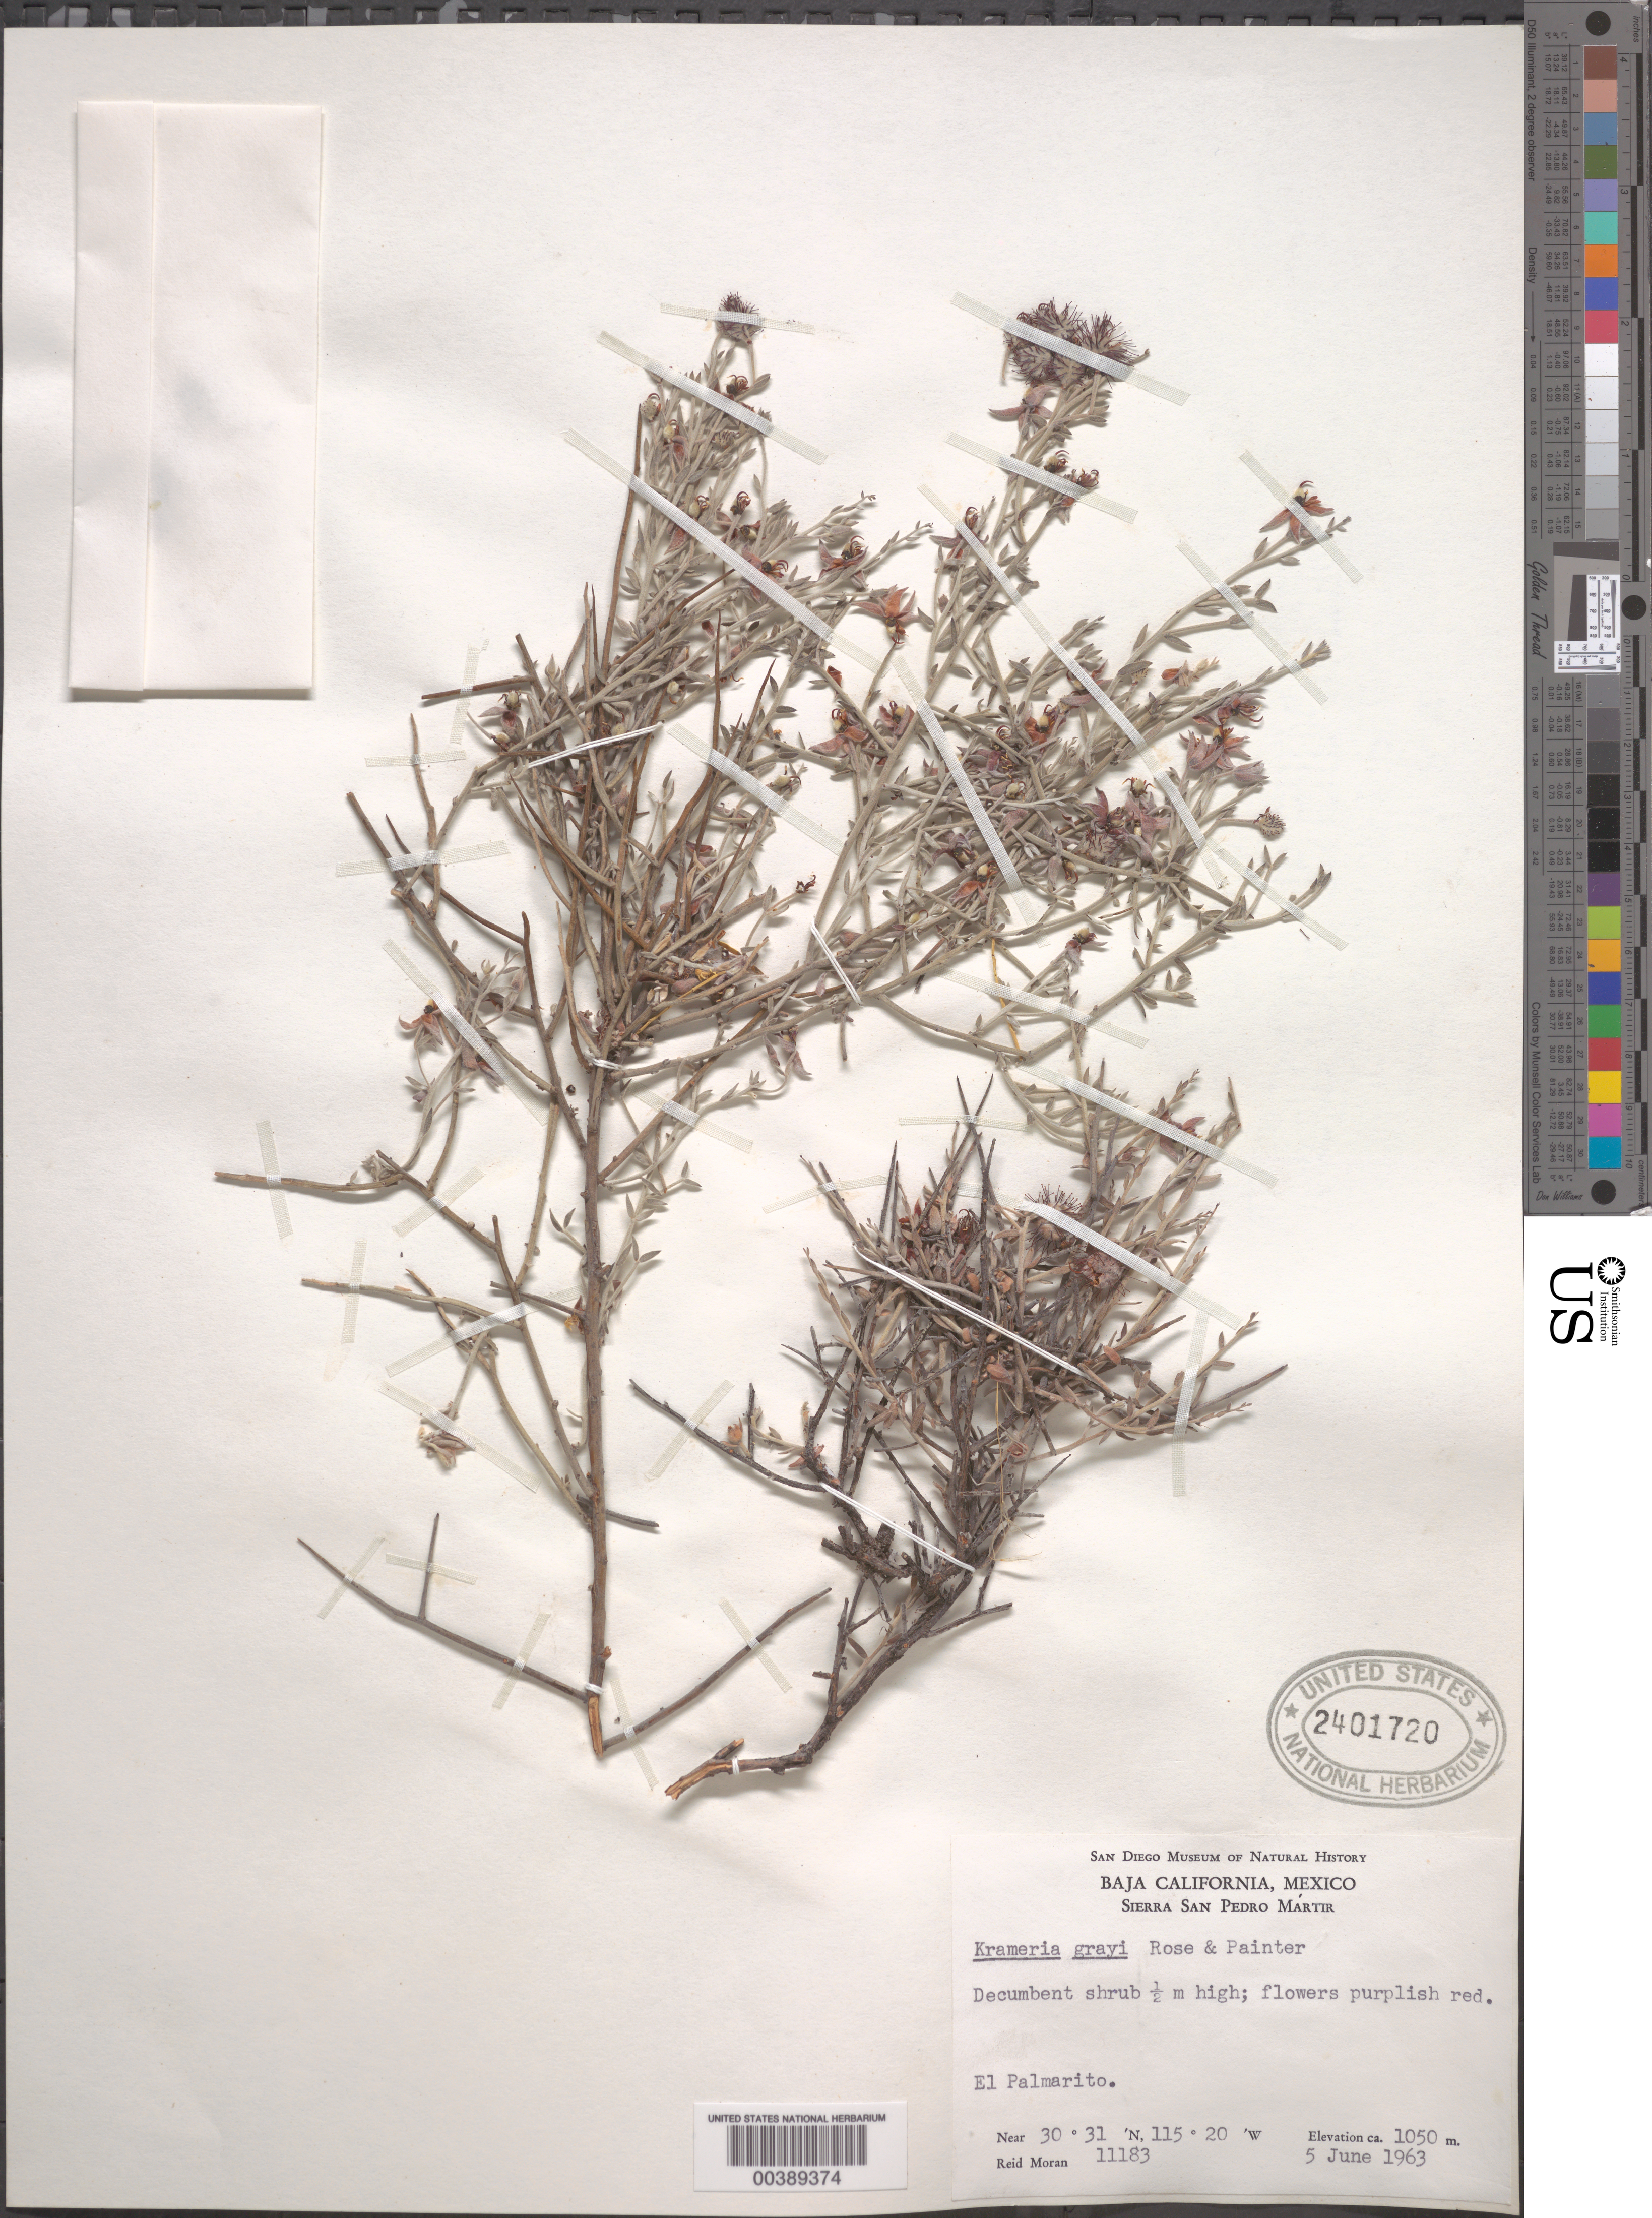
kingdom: Plantae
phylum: Tracheophyta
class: Magnoliopsida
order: Zygophyllales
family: Krameriaceae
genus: Krameria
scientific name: Krameria grayi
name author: Rose & J.H. Painter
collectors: R. V. Moran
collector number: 11183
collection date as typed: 05 Jun 1963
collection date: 1963-06-05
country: Mexico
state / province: Baja California Norte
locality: El Palmarito; Sierra San Pedro Martir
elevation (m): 1050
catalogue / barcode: US 2401720